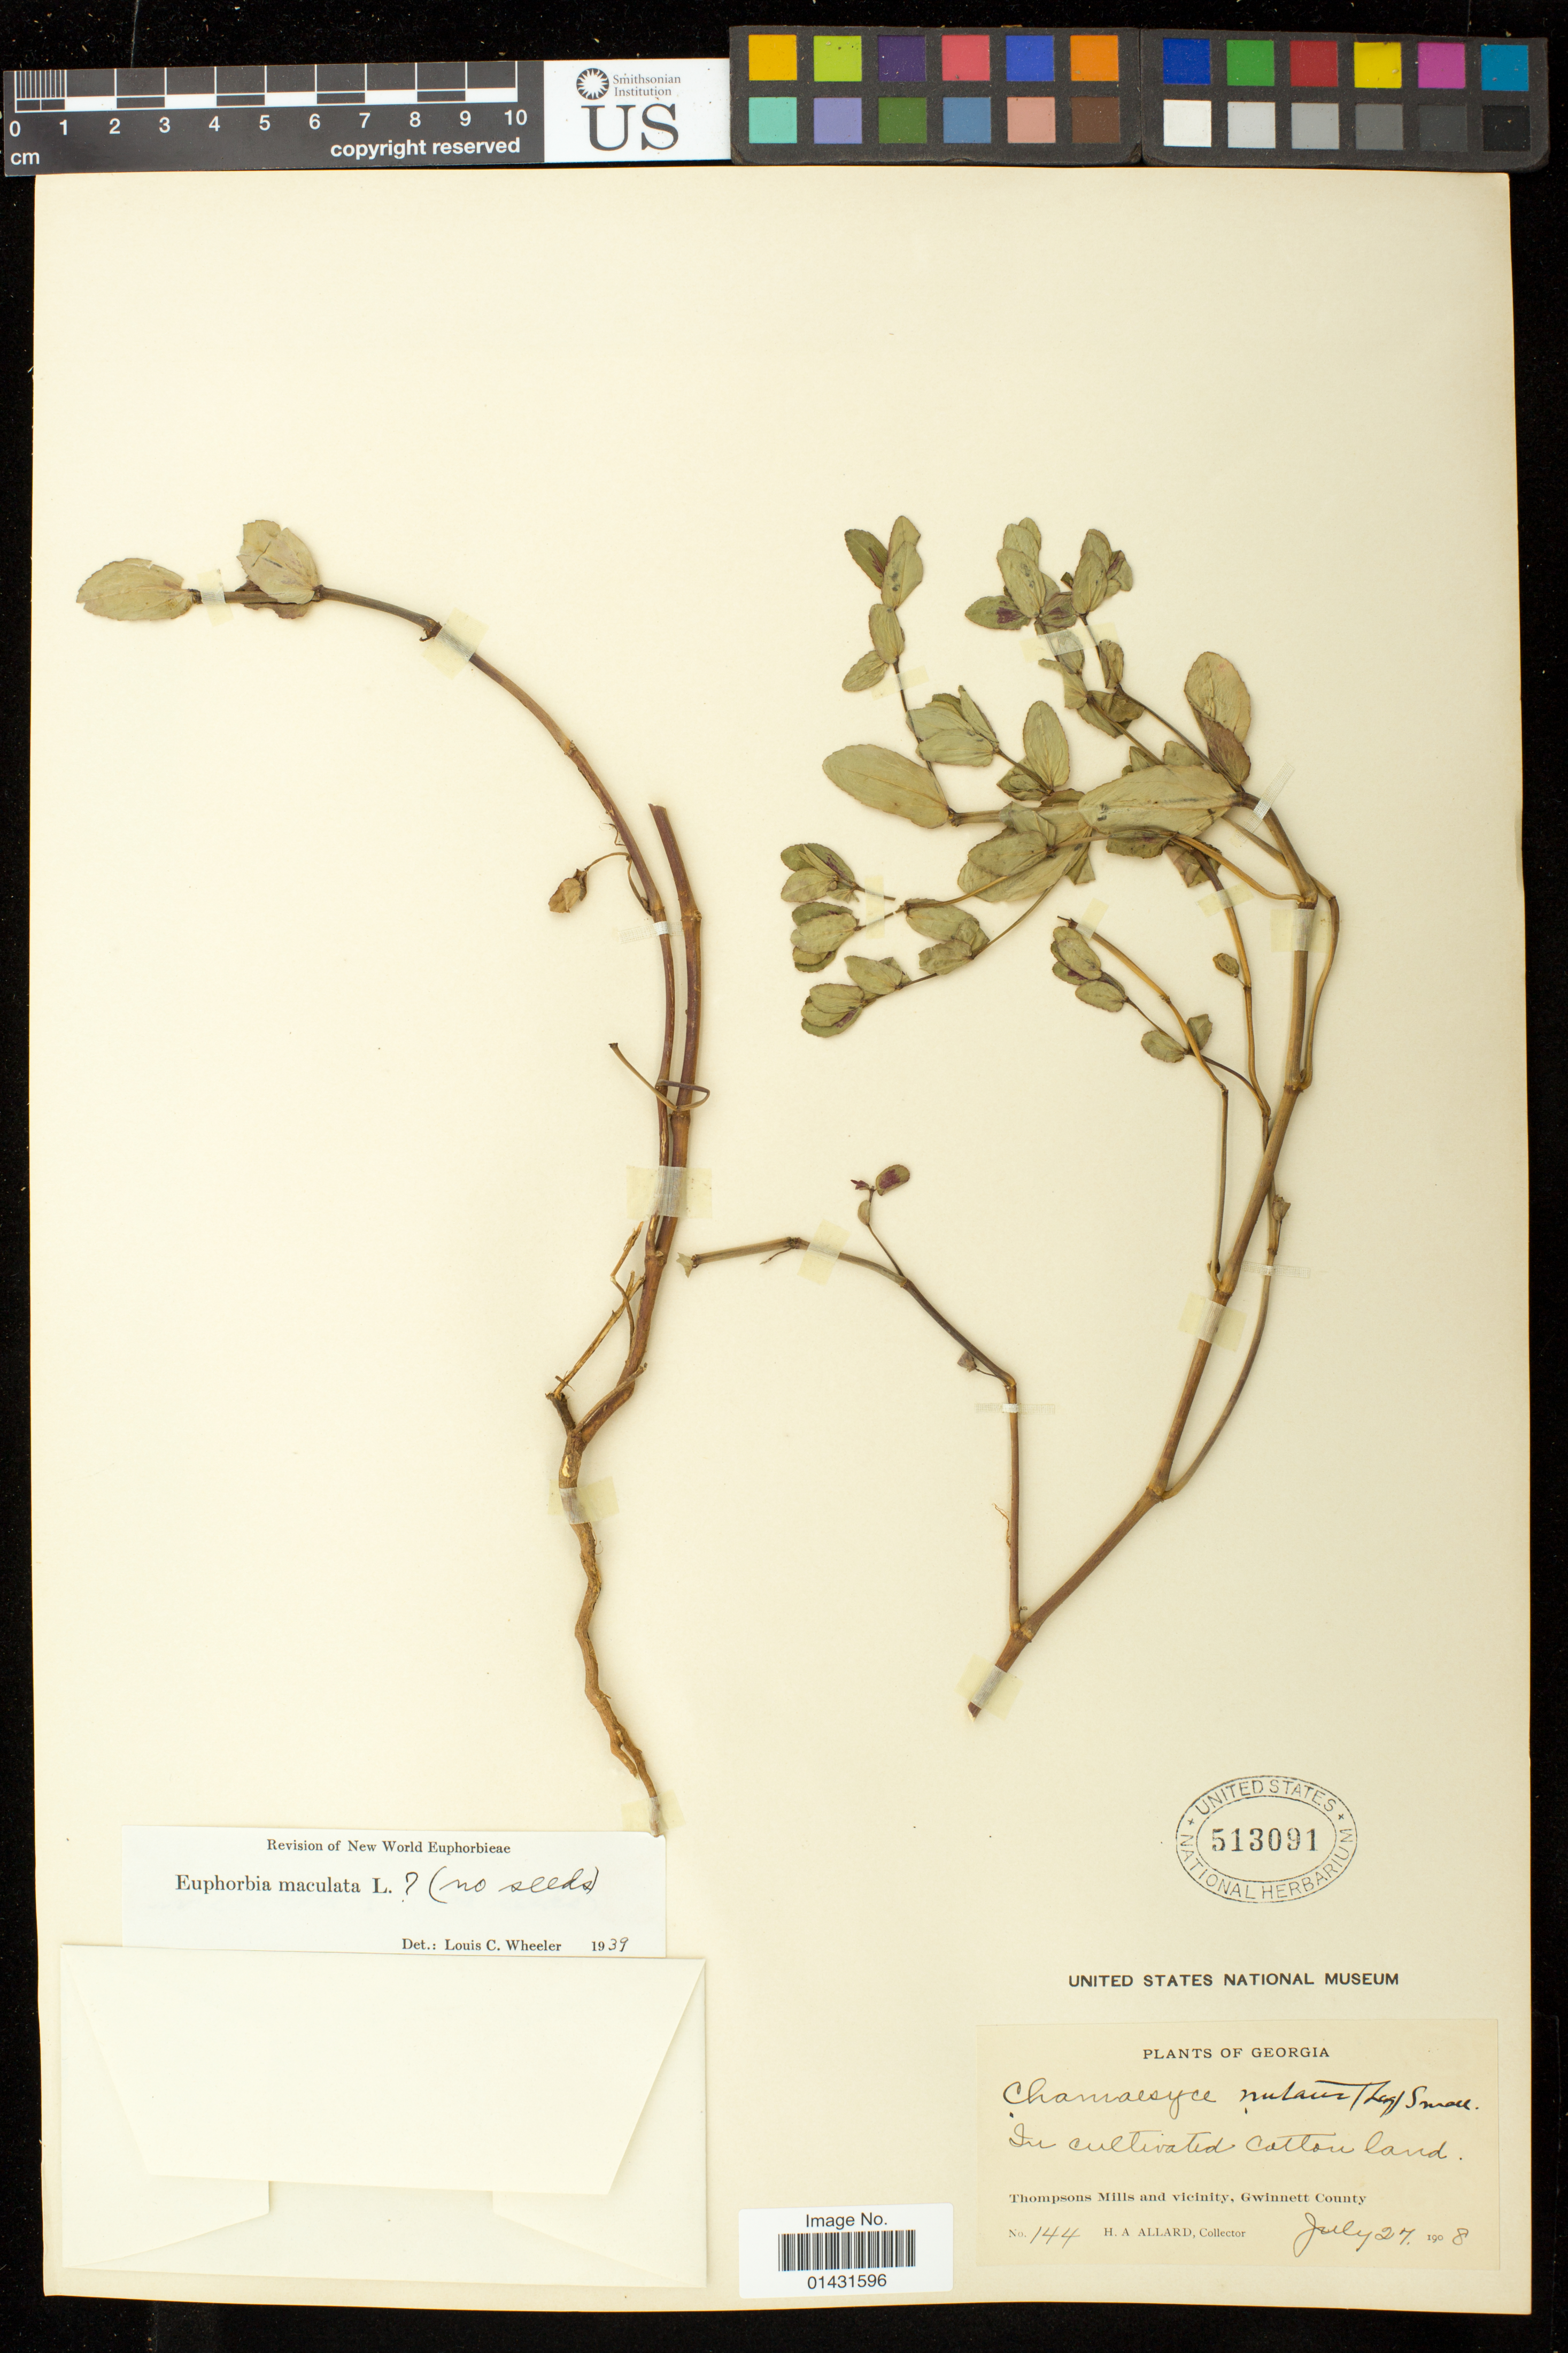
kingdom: Plantae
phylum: Tracheophyta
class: Magnoliopsida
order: Malpighiales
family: Euphorbiaceae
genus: Euphorbia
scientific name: Euphorbia hypericifolia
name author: L.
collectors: H. A. Allard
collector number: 144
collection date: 1908-07-27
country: United States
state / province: Georgia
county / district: Gwinnett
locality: Thompsons Mills and vicinity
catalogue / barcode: US 513091